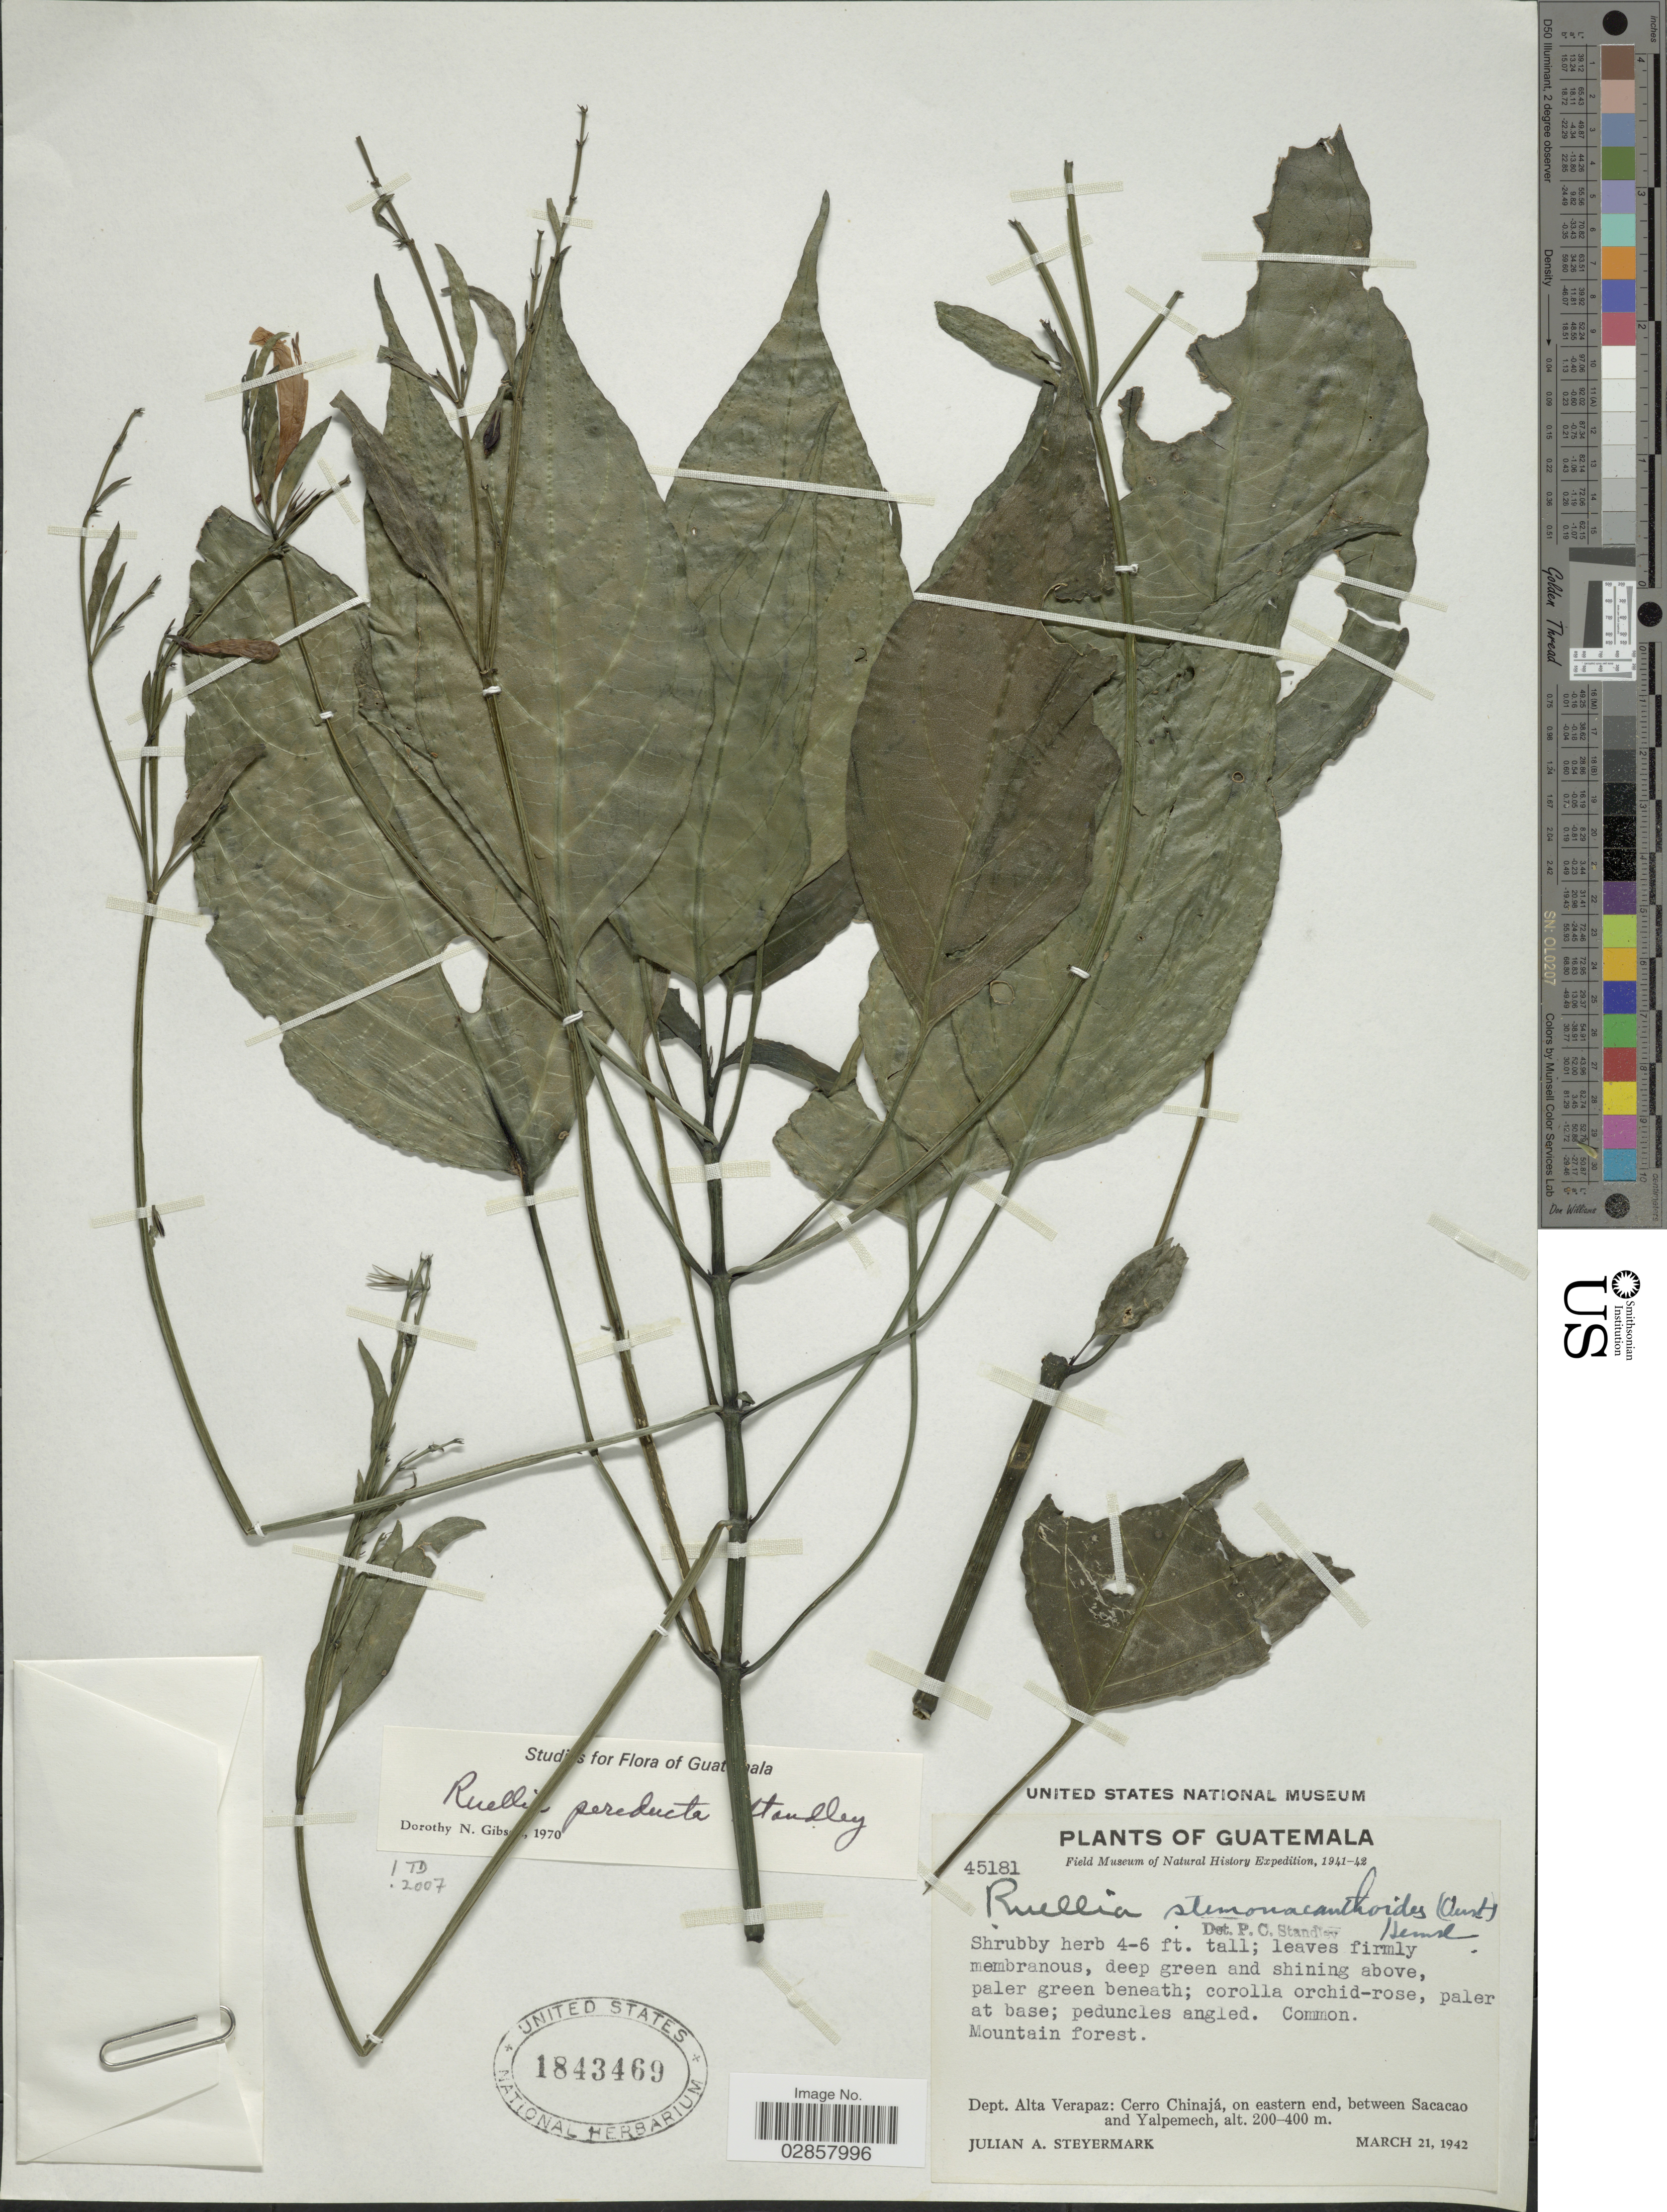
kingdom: Plantae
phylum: Tracheophyta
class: Magnoliopsida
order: Lamiales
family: Acanthaceae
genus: Ruellia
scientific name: Ruellia pereducta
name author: Standl. ex Lundell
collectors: J. Steyermark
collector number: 45181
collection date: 1942-03-21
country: Guatemala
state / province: Alta Verapaz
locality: Dept. Alta Verapaz: Xerro Chinajá, on eastern end, between Sacacao and Yalpemech.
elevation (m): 200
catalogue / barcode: US 1843469